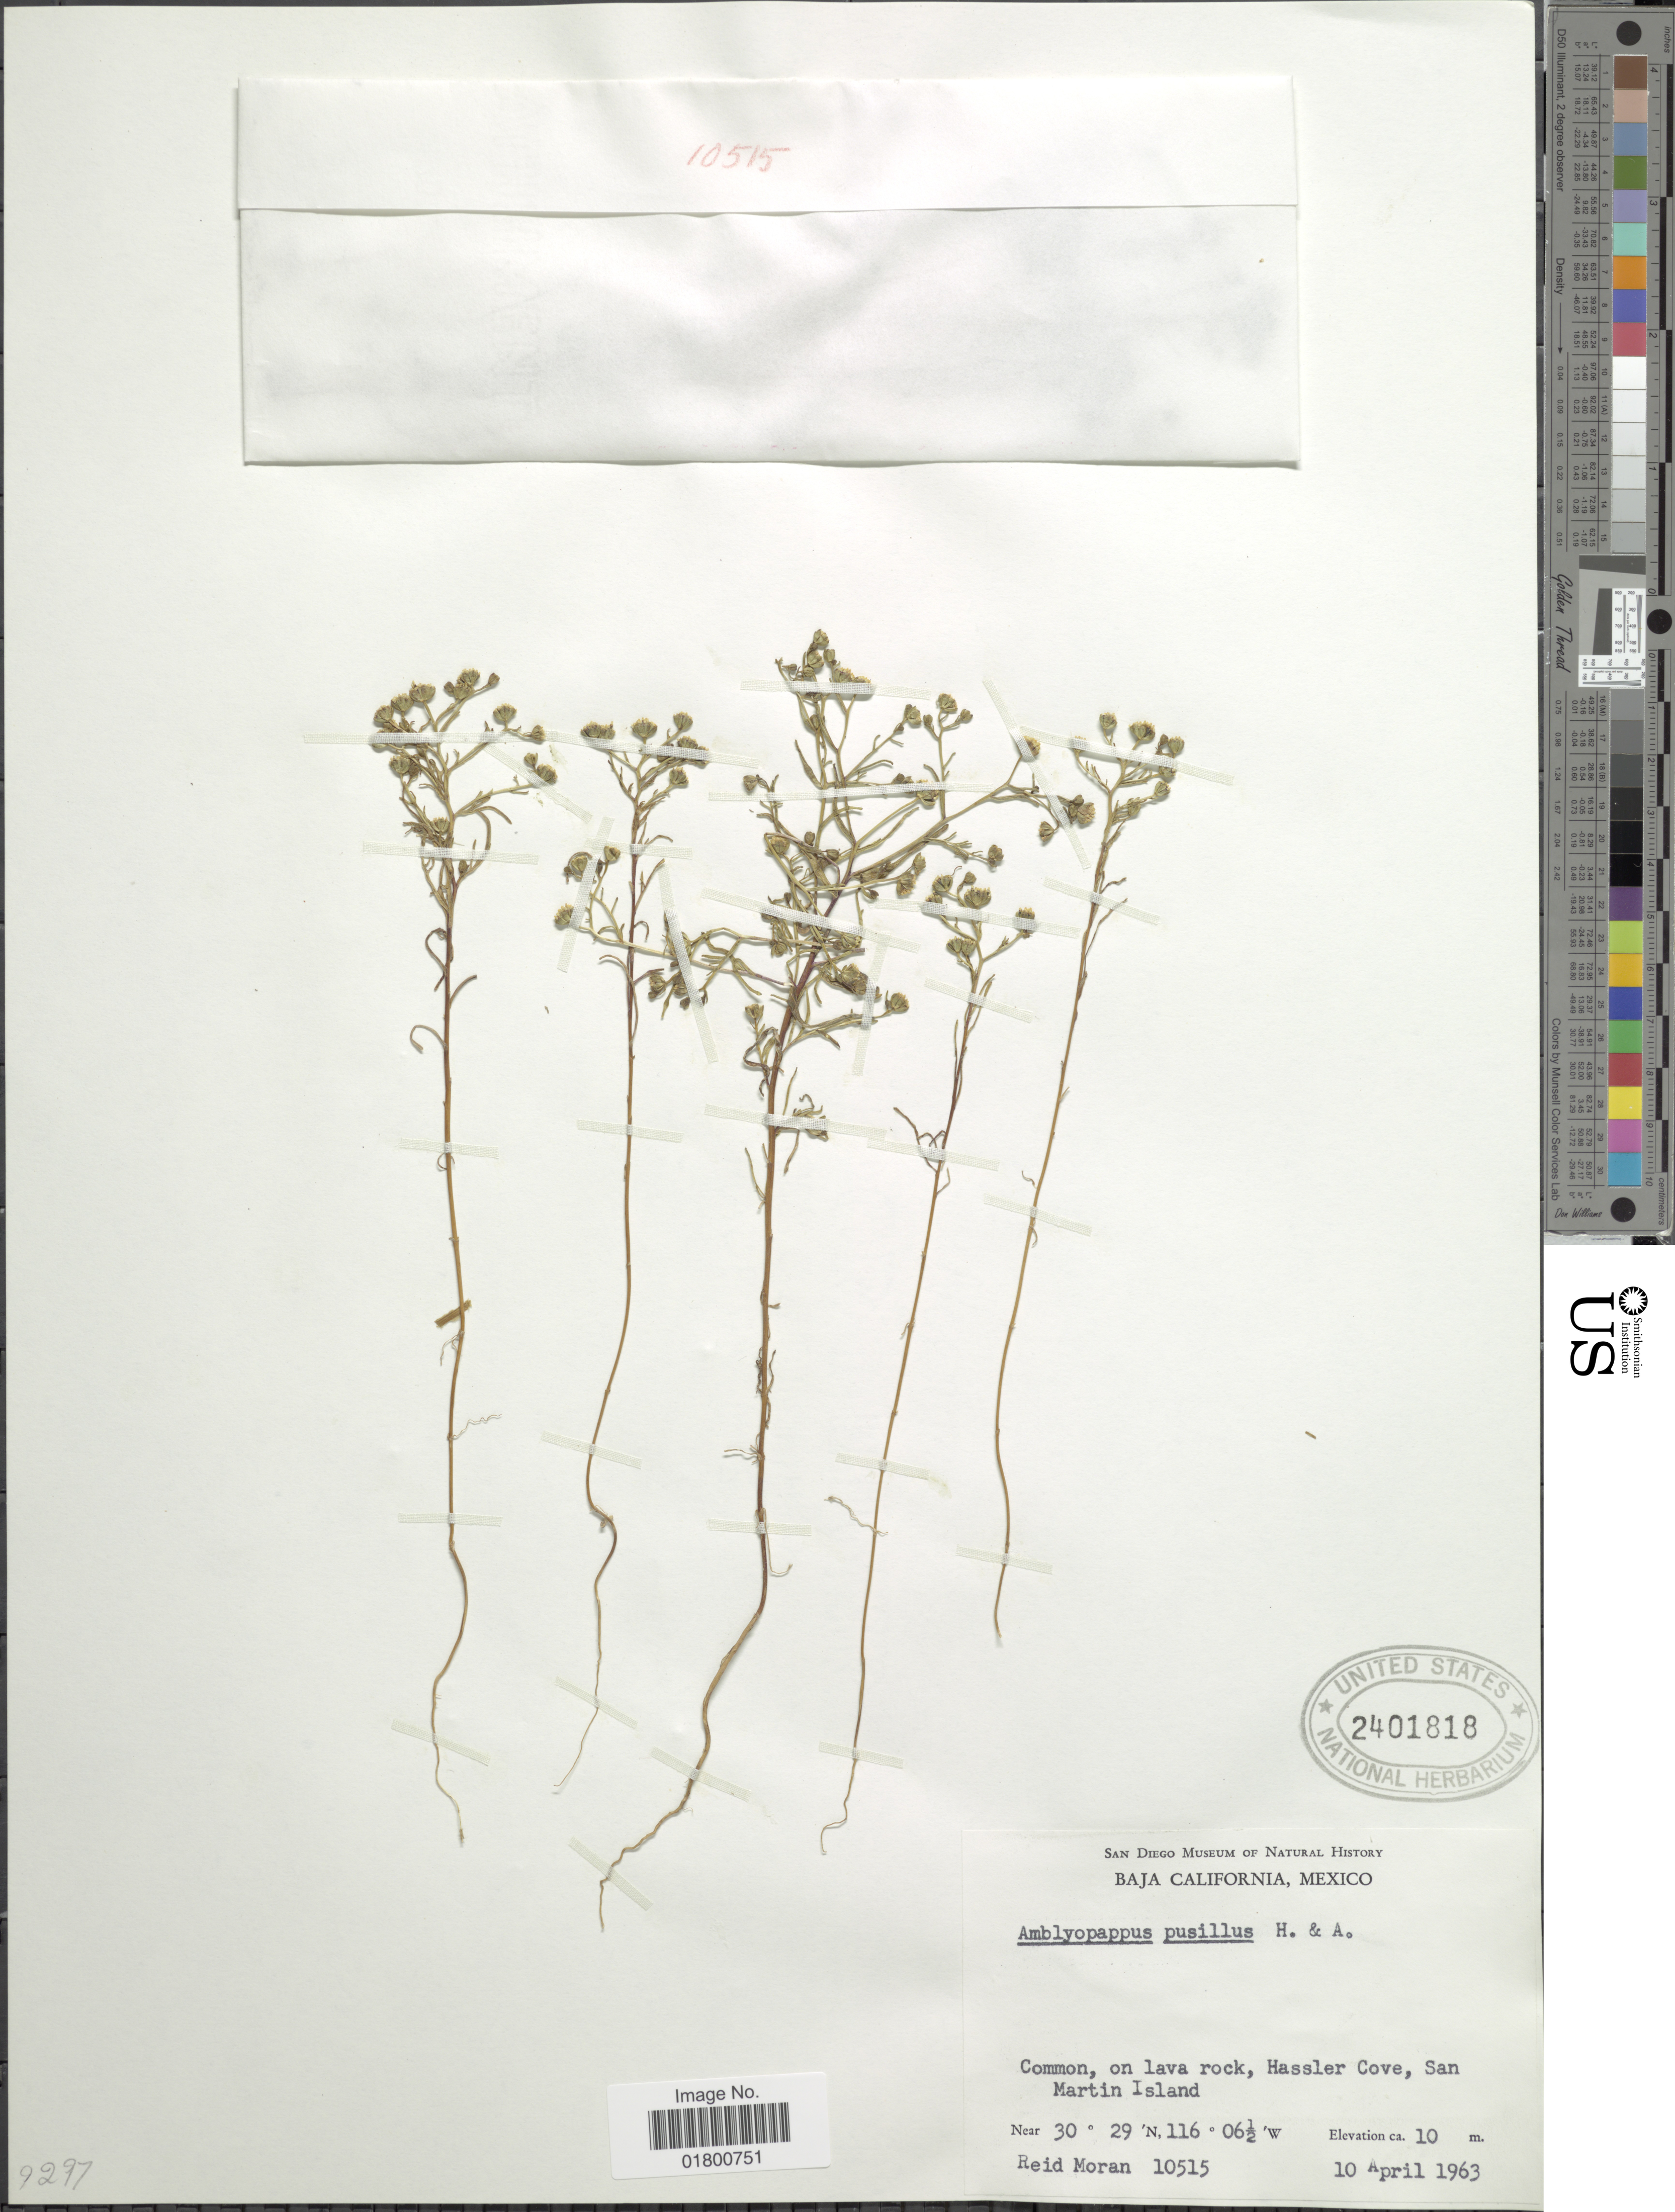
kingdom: Plantae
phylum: Tracheophyta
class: Magnoliopsida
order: Asterales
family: Asteraceae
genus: Amblyopappus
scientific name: Amblyopappus pusillus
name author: Hook. & Arn.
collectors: R. V. Moran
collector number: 10515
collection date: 1963-04-10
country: Mexico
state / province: Baja California Sur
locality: Common, on lava rock, Hassler Cove, San Martin Island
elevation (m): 10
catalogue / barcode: US 2401818